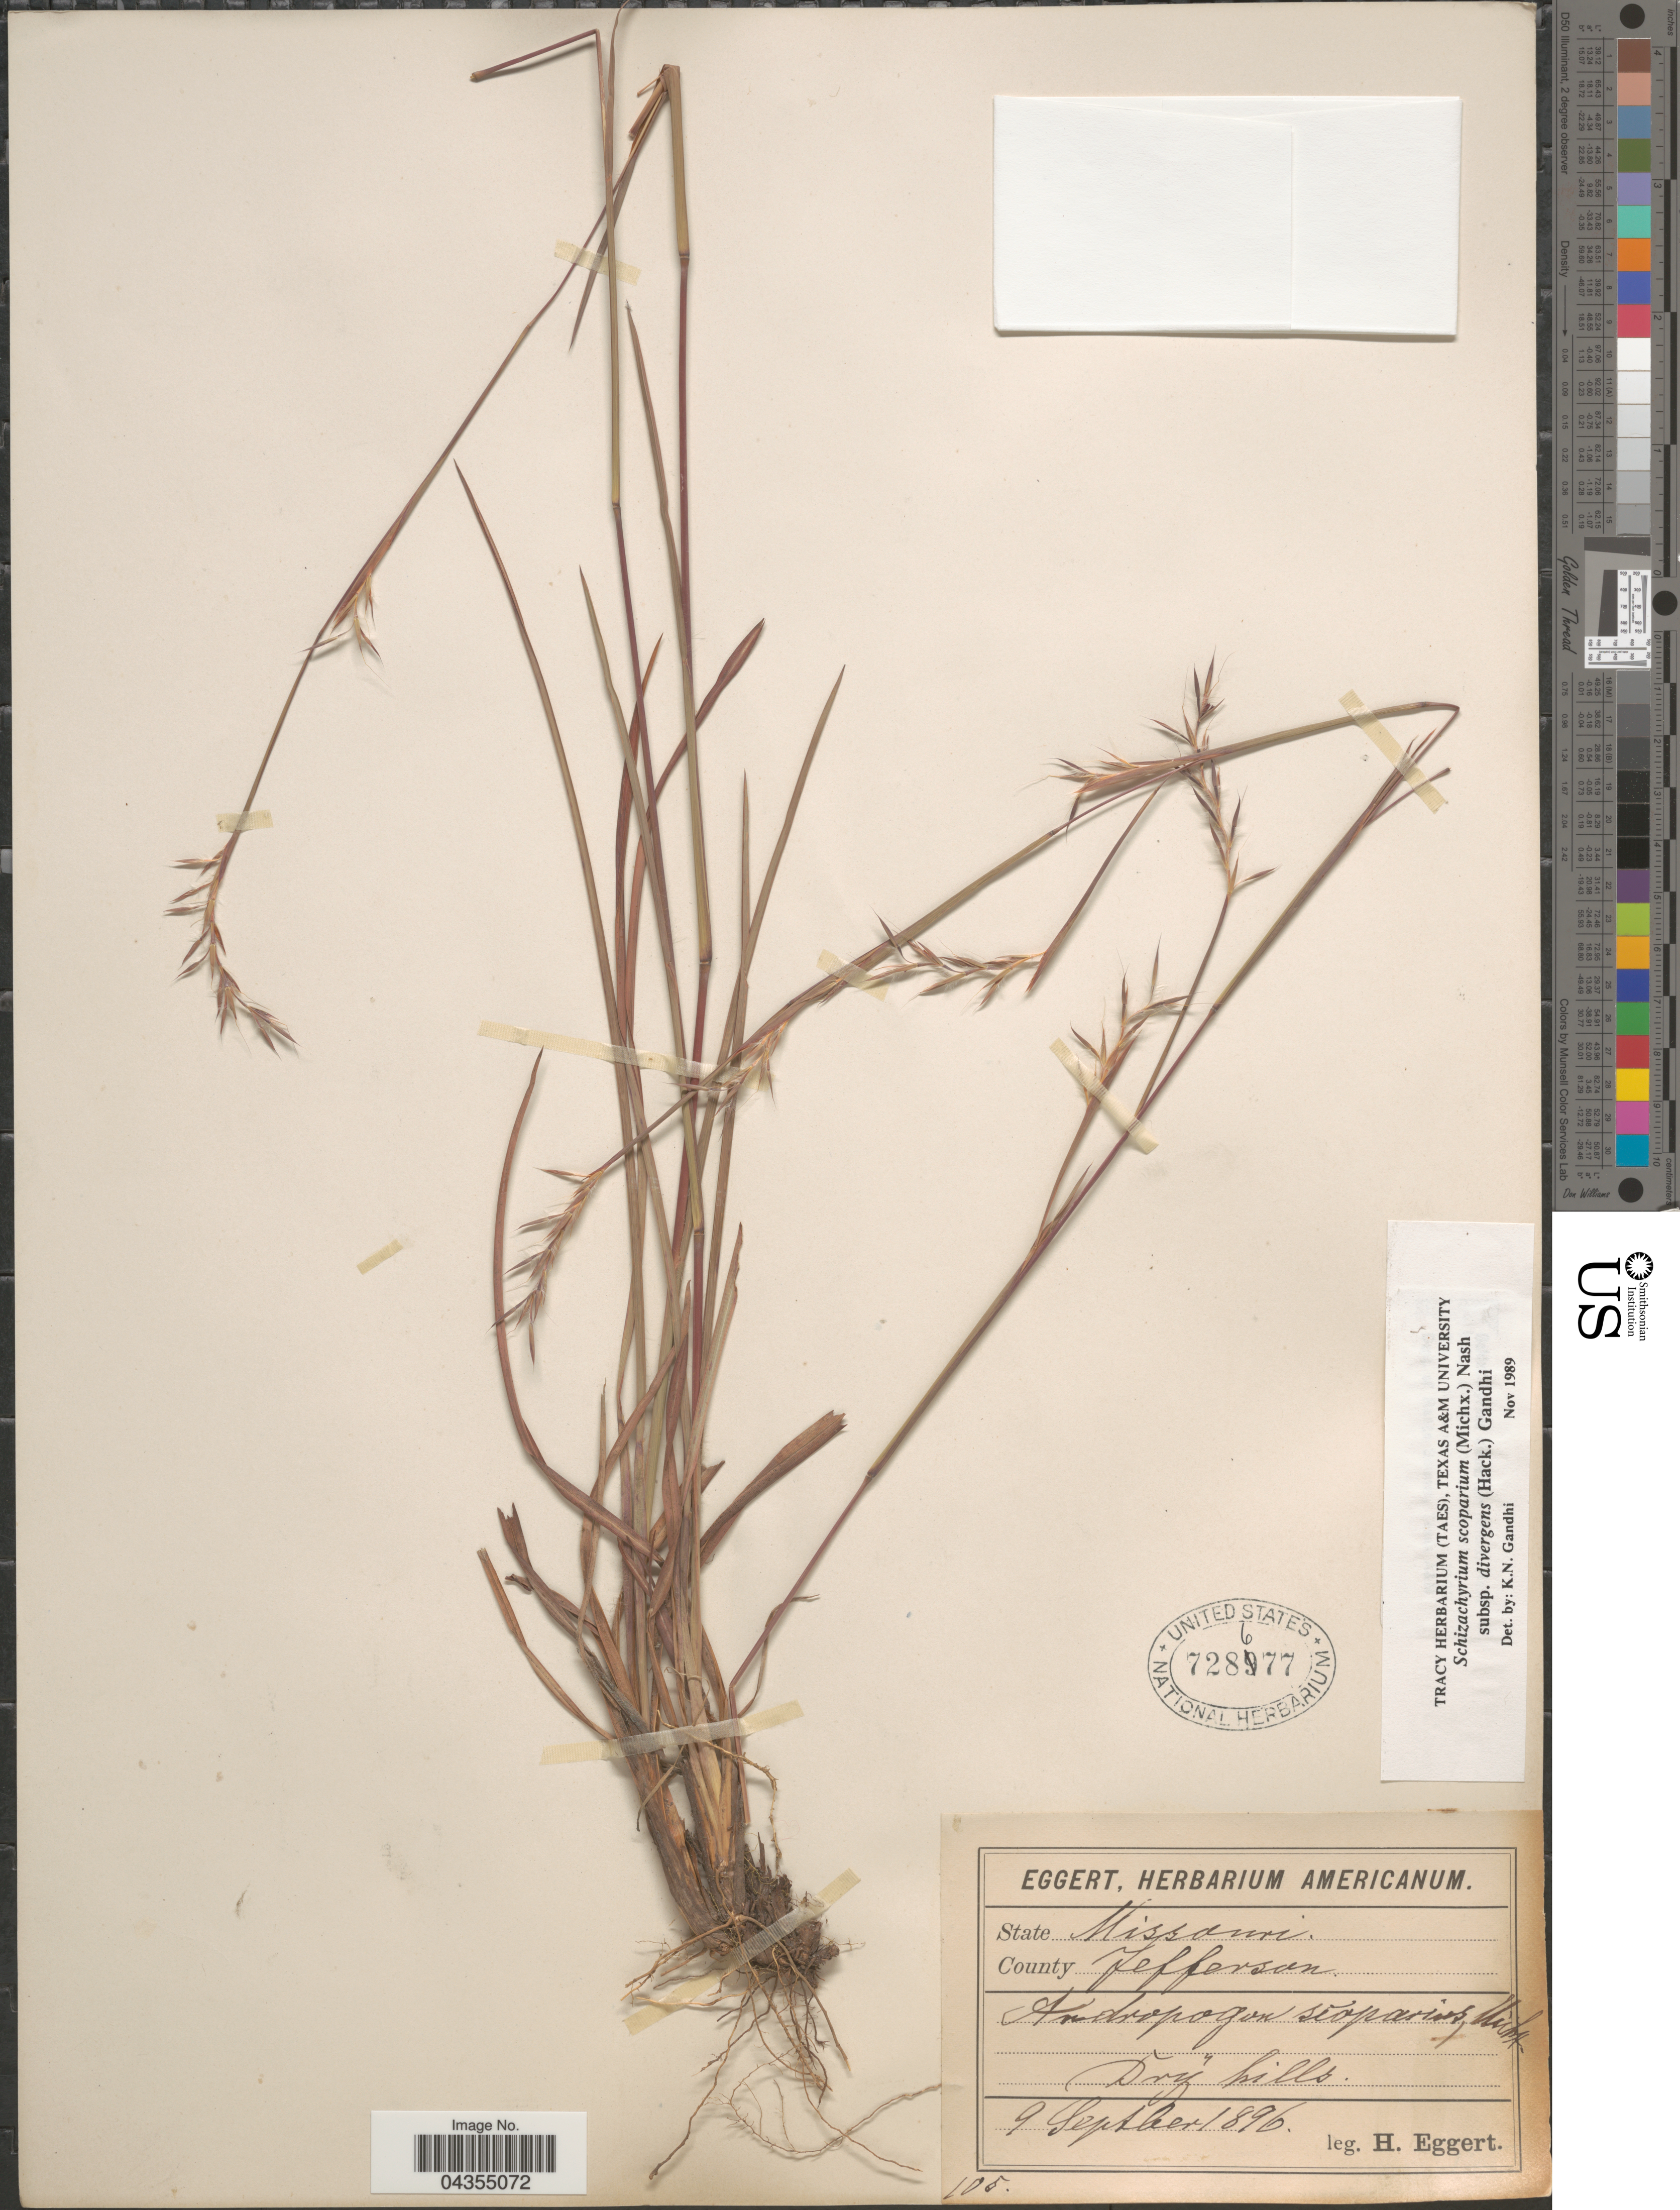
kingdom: Plantae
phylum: Tracheophyta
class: Liliopsida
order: Poales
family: Poaceae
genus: Schizachyrium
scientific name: Schizachyrium scoparium var. divergens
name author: (Hack.) Gould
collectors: H. Eggert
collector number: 105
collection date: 1896-09-09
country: United States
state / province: Missouri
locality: County Jefferson.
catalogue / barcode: US 728677